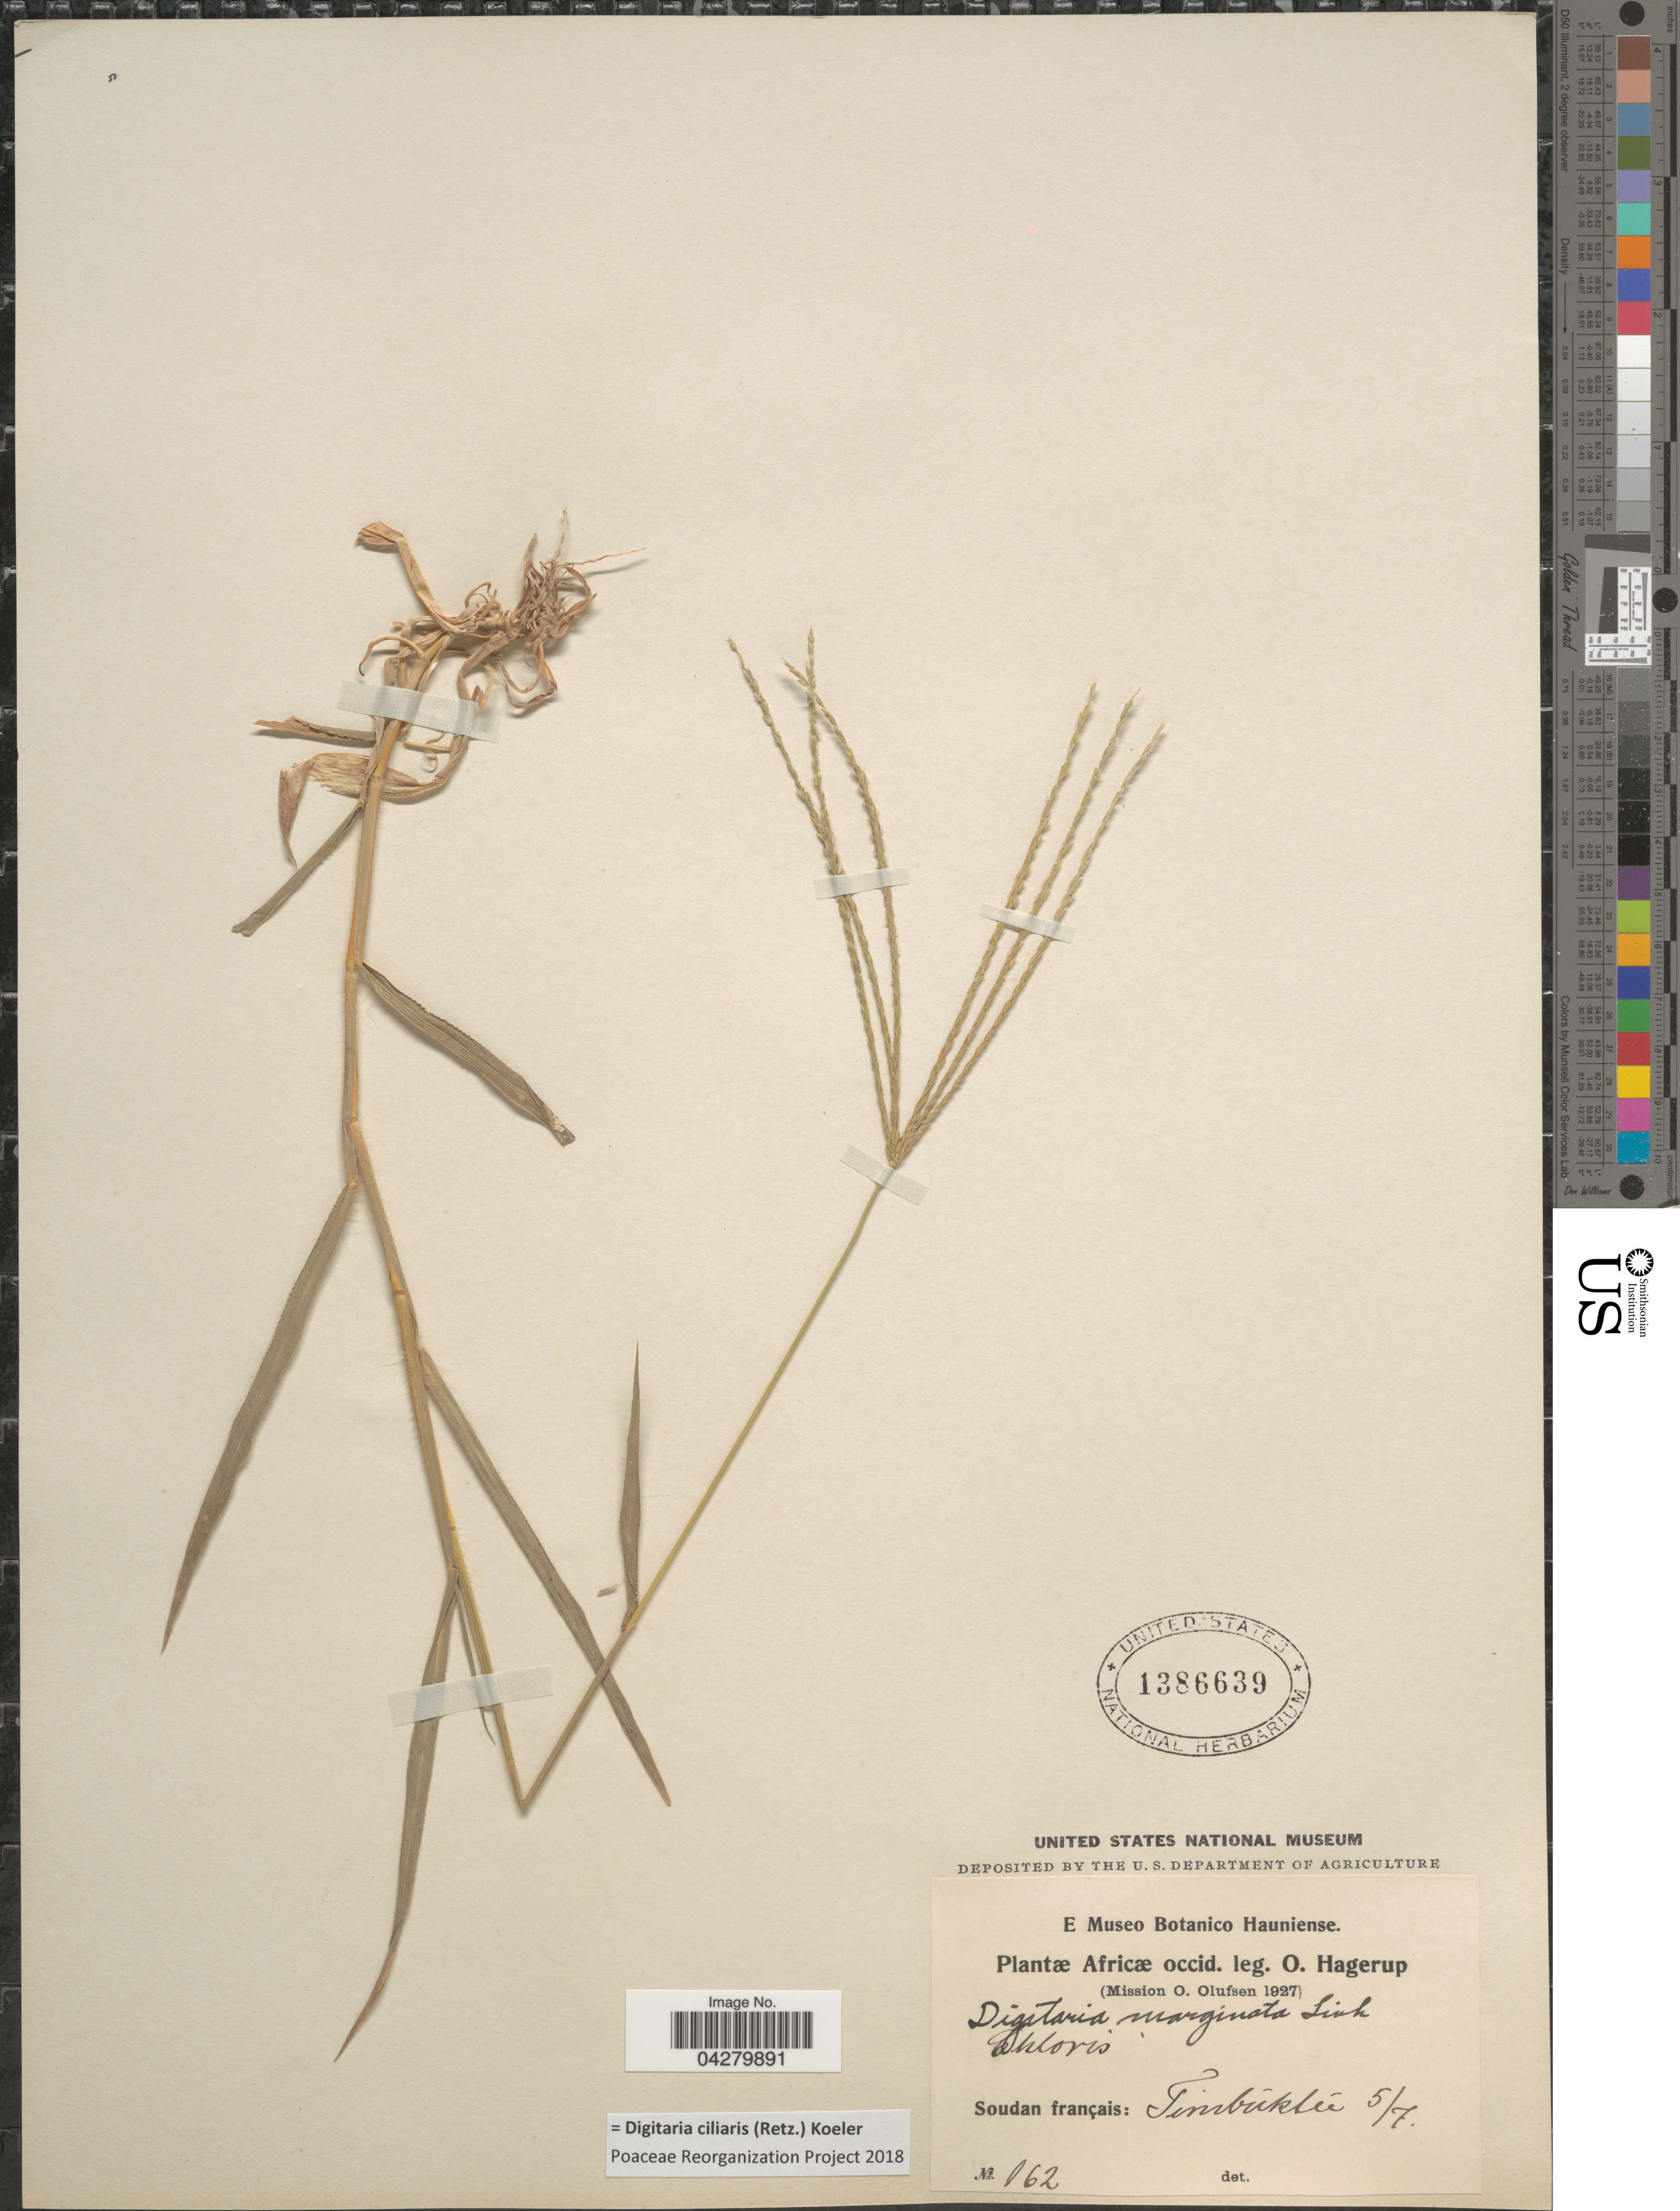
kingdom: Plantae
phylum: Tracheophyta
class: Liliopsida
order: Poales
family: Poaceae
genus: Digitaria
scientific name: Digitaria ciliaris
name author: (Retz.) Koeler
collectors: O. Hagerup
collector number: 162*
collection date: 1927-07-05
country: Mali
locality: Africæ occid. (Mission O. Olufsen 1927). Soudan français: Timbuktu.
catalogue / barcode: US 1386639